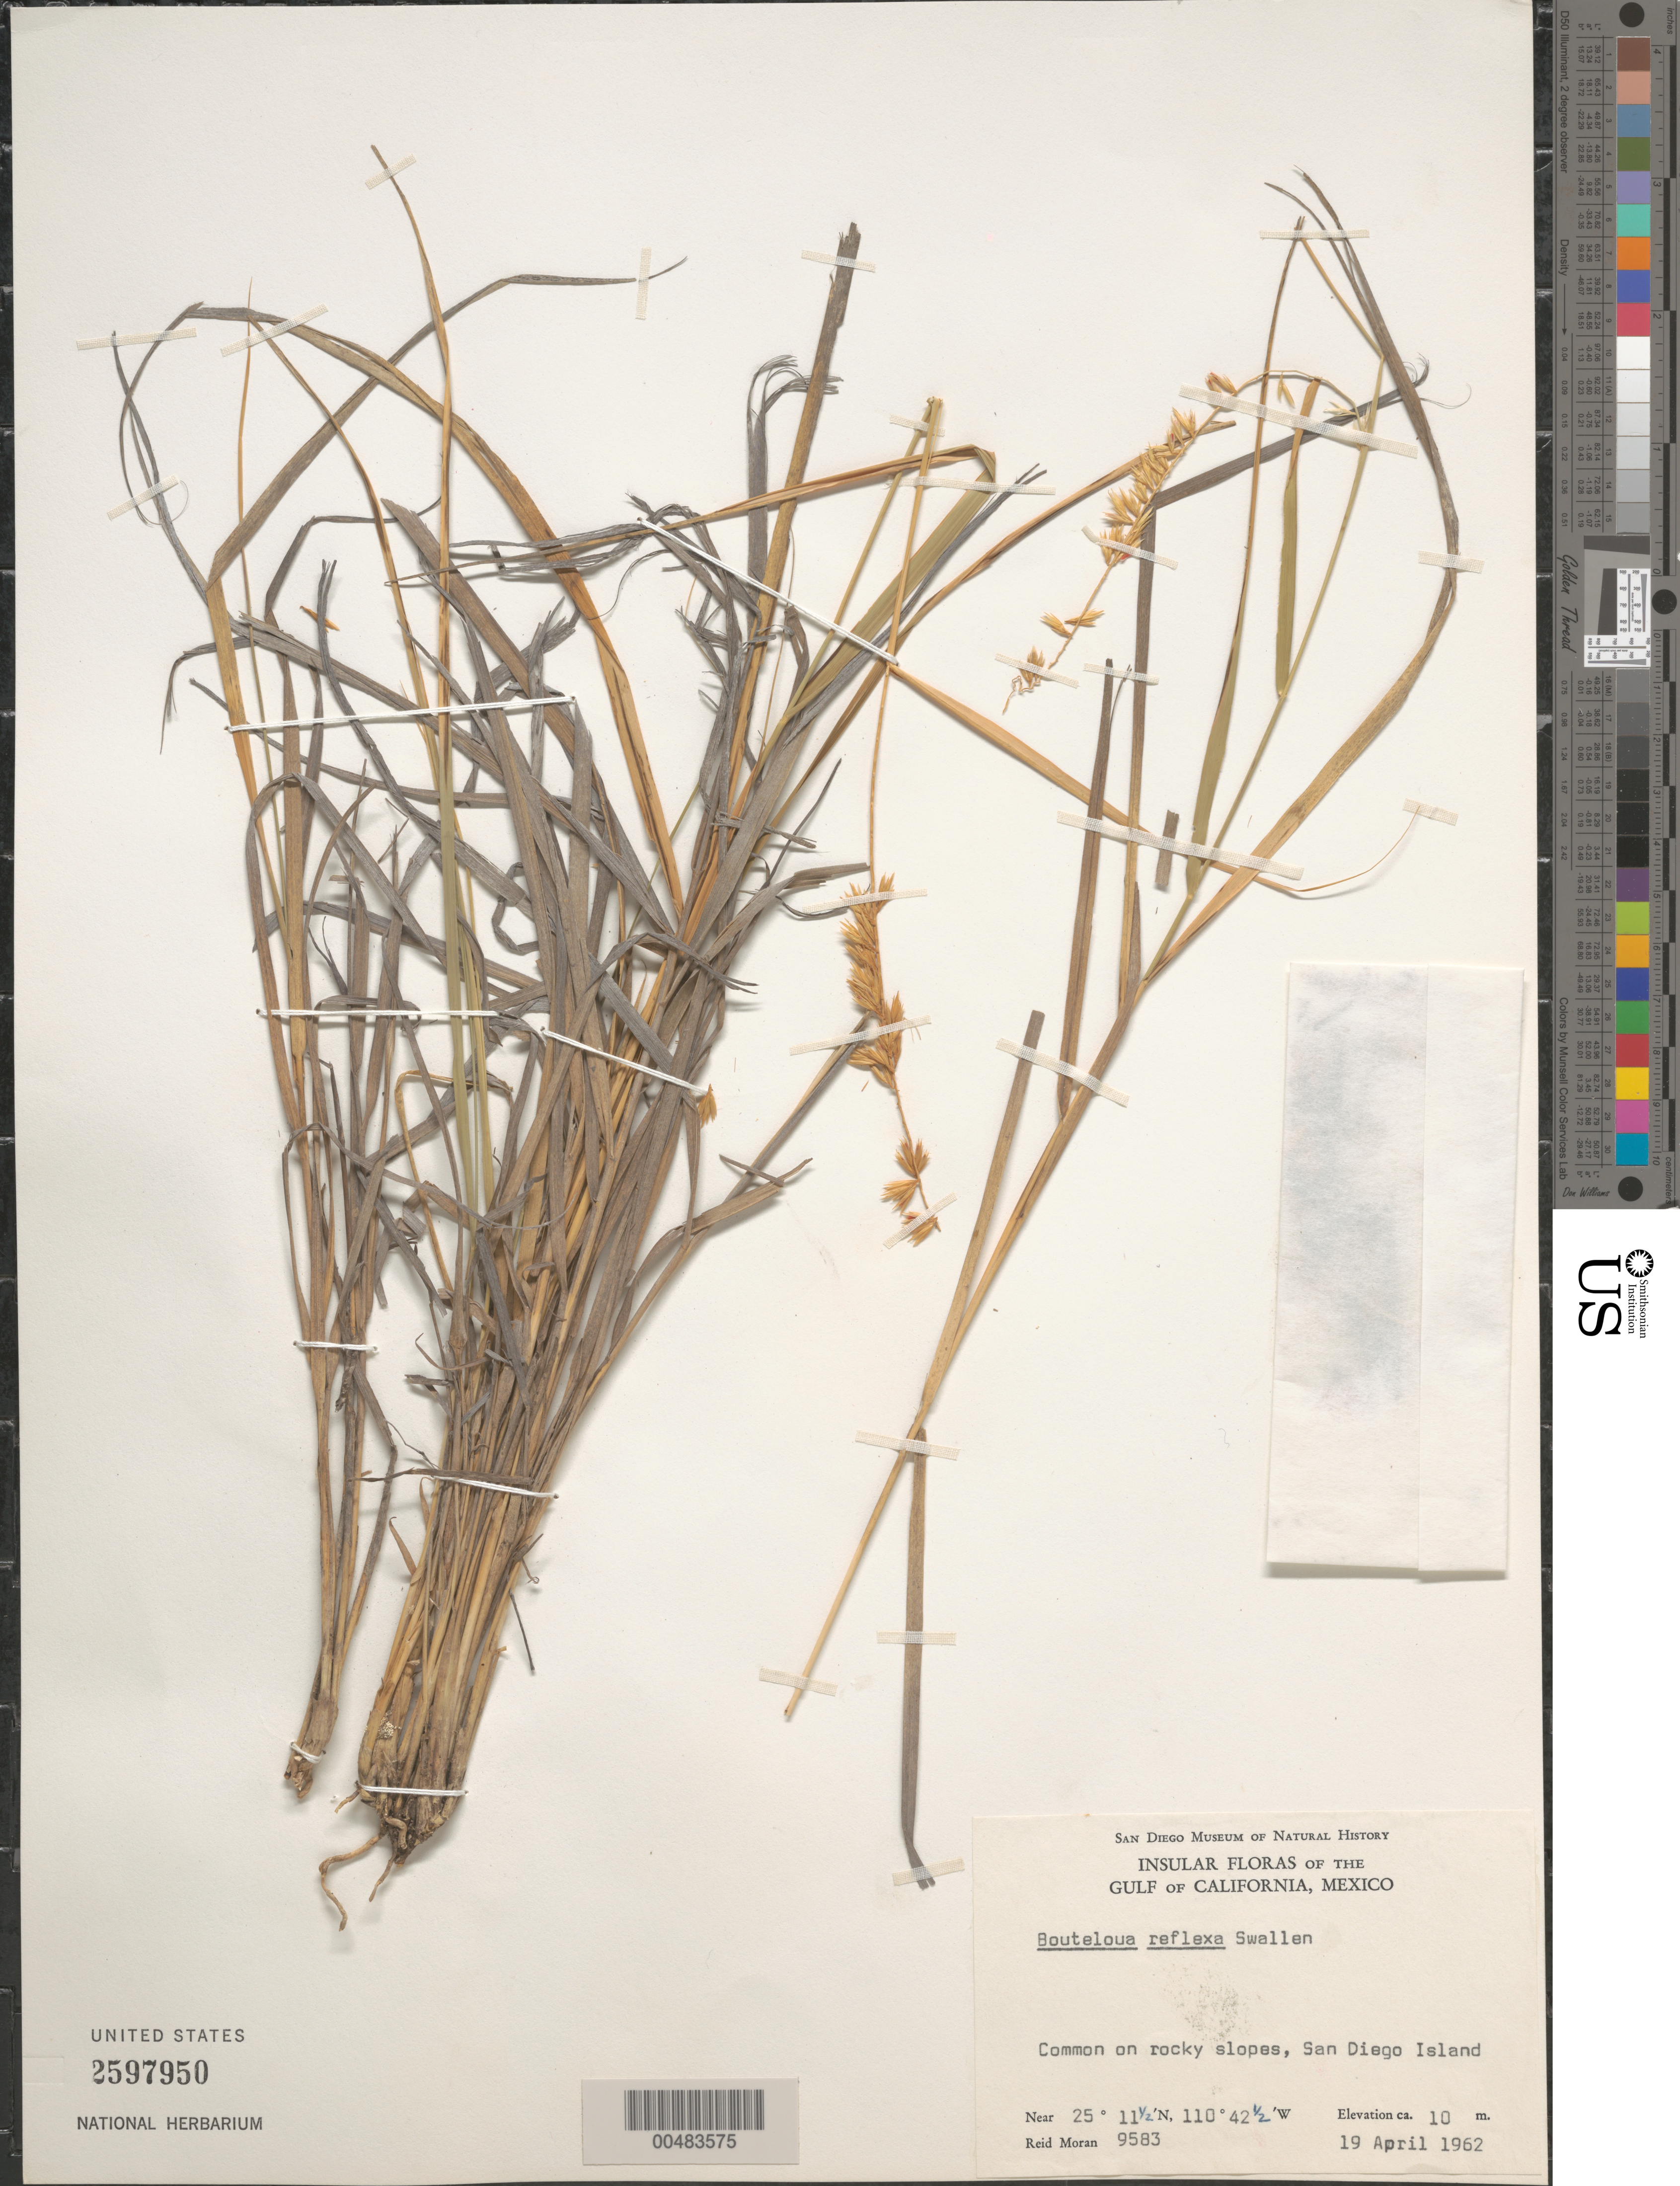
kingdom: Plantae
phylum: Tracheophyta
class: Liliopsida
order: Poales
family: Poaceae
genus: Bouteloua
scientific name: Bouteloua reflexa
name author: Swallen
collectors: R. V. Moran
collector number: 9583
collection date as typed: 19 Apr 1962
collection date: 1962-04-19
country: Mexico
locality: Gulf of California, San Diego Island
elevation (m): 10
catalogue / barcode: US 2597950